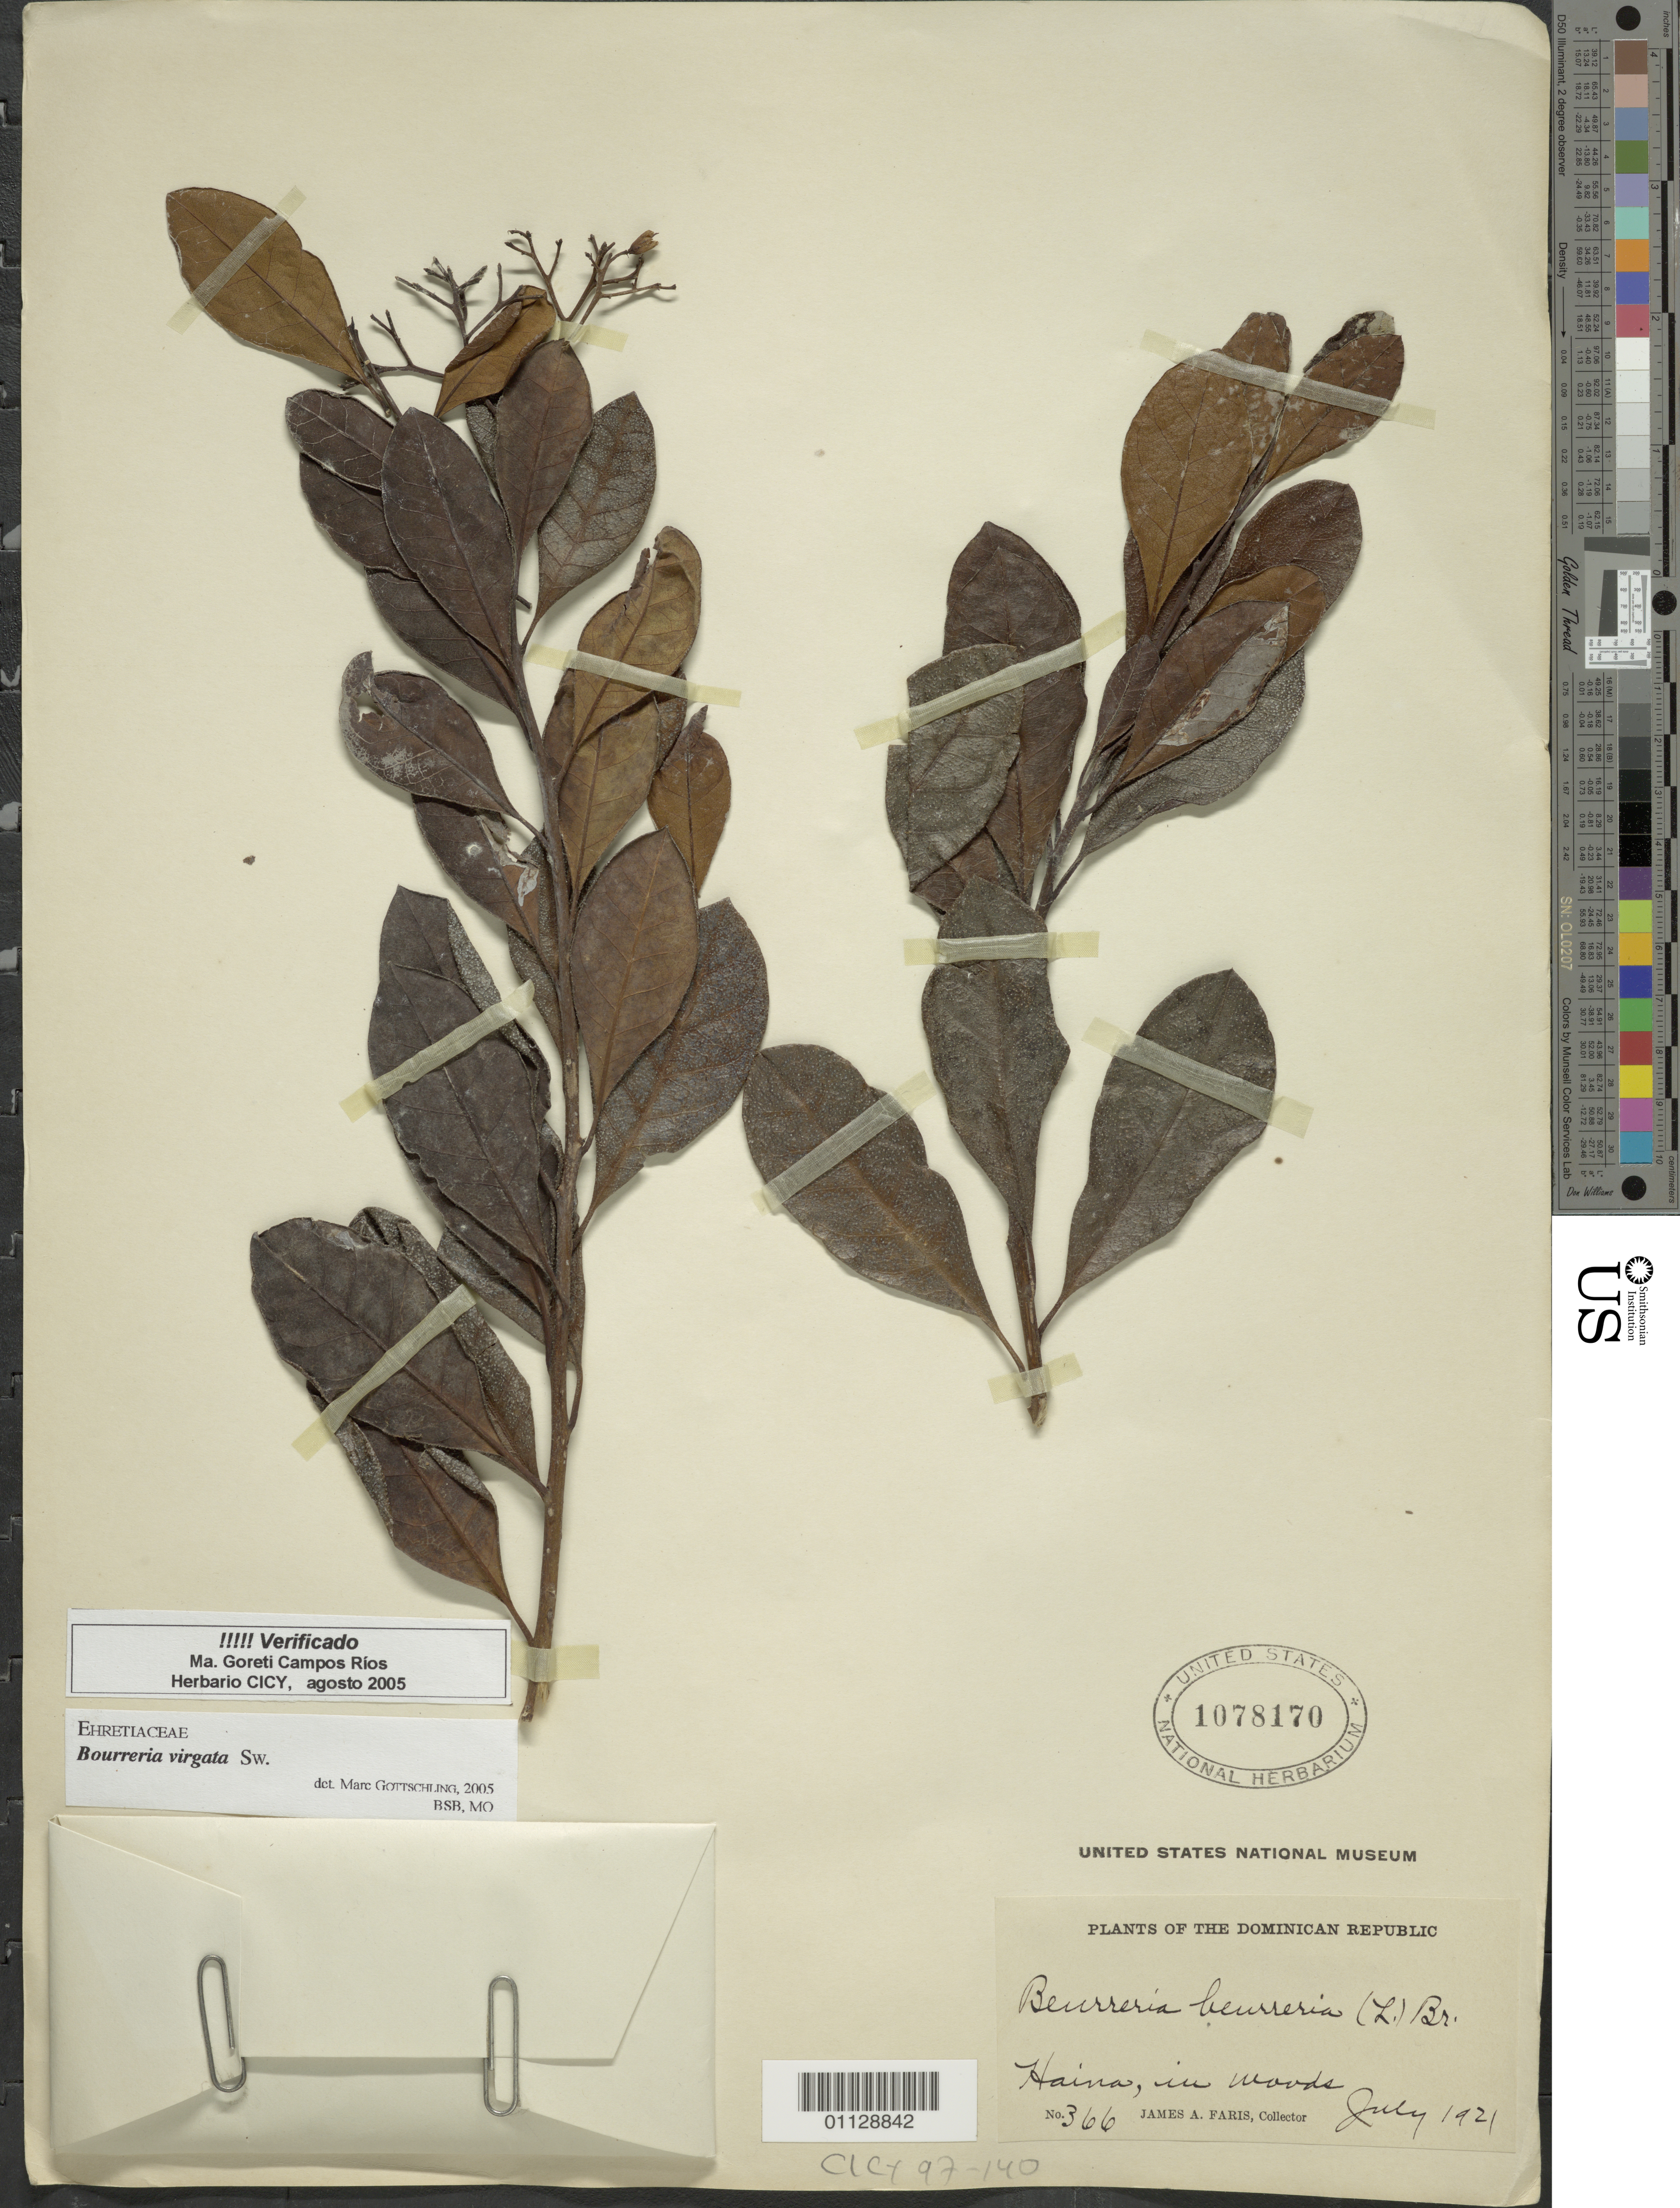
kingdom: Plantae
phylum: Tracheophyta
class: Magnoliopsida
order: Boraginales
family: Ehretiaceae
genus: Bourreria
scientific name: Bourreria virgata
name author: (Sw.) G. Don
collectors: J. Faris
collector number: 366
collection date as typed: Jul 1921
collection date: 1921-07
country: Dominican Republic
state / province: San Cristóbal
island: Hispaniola I.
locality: In woods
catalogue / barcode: US 1078170